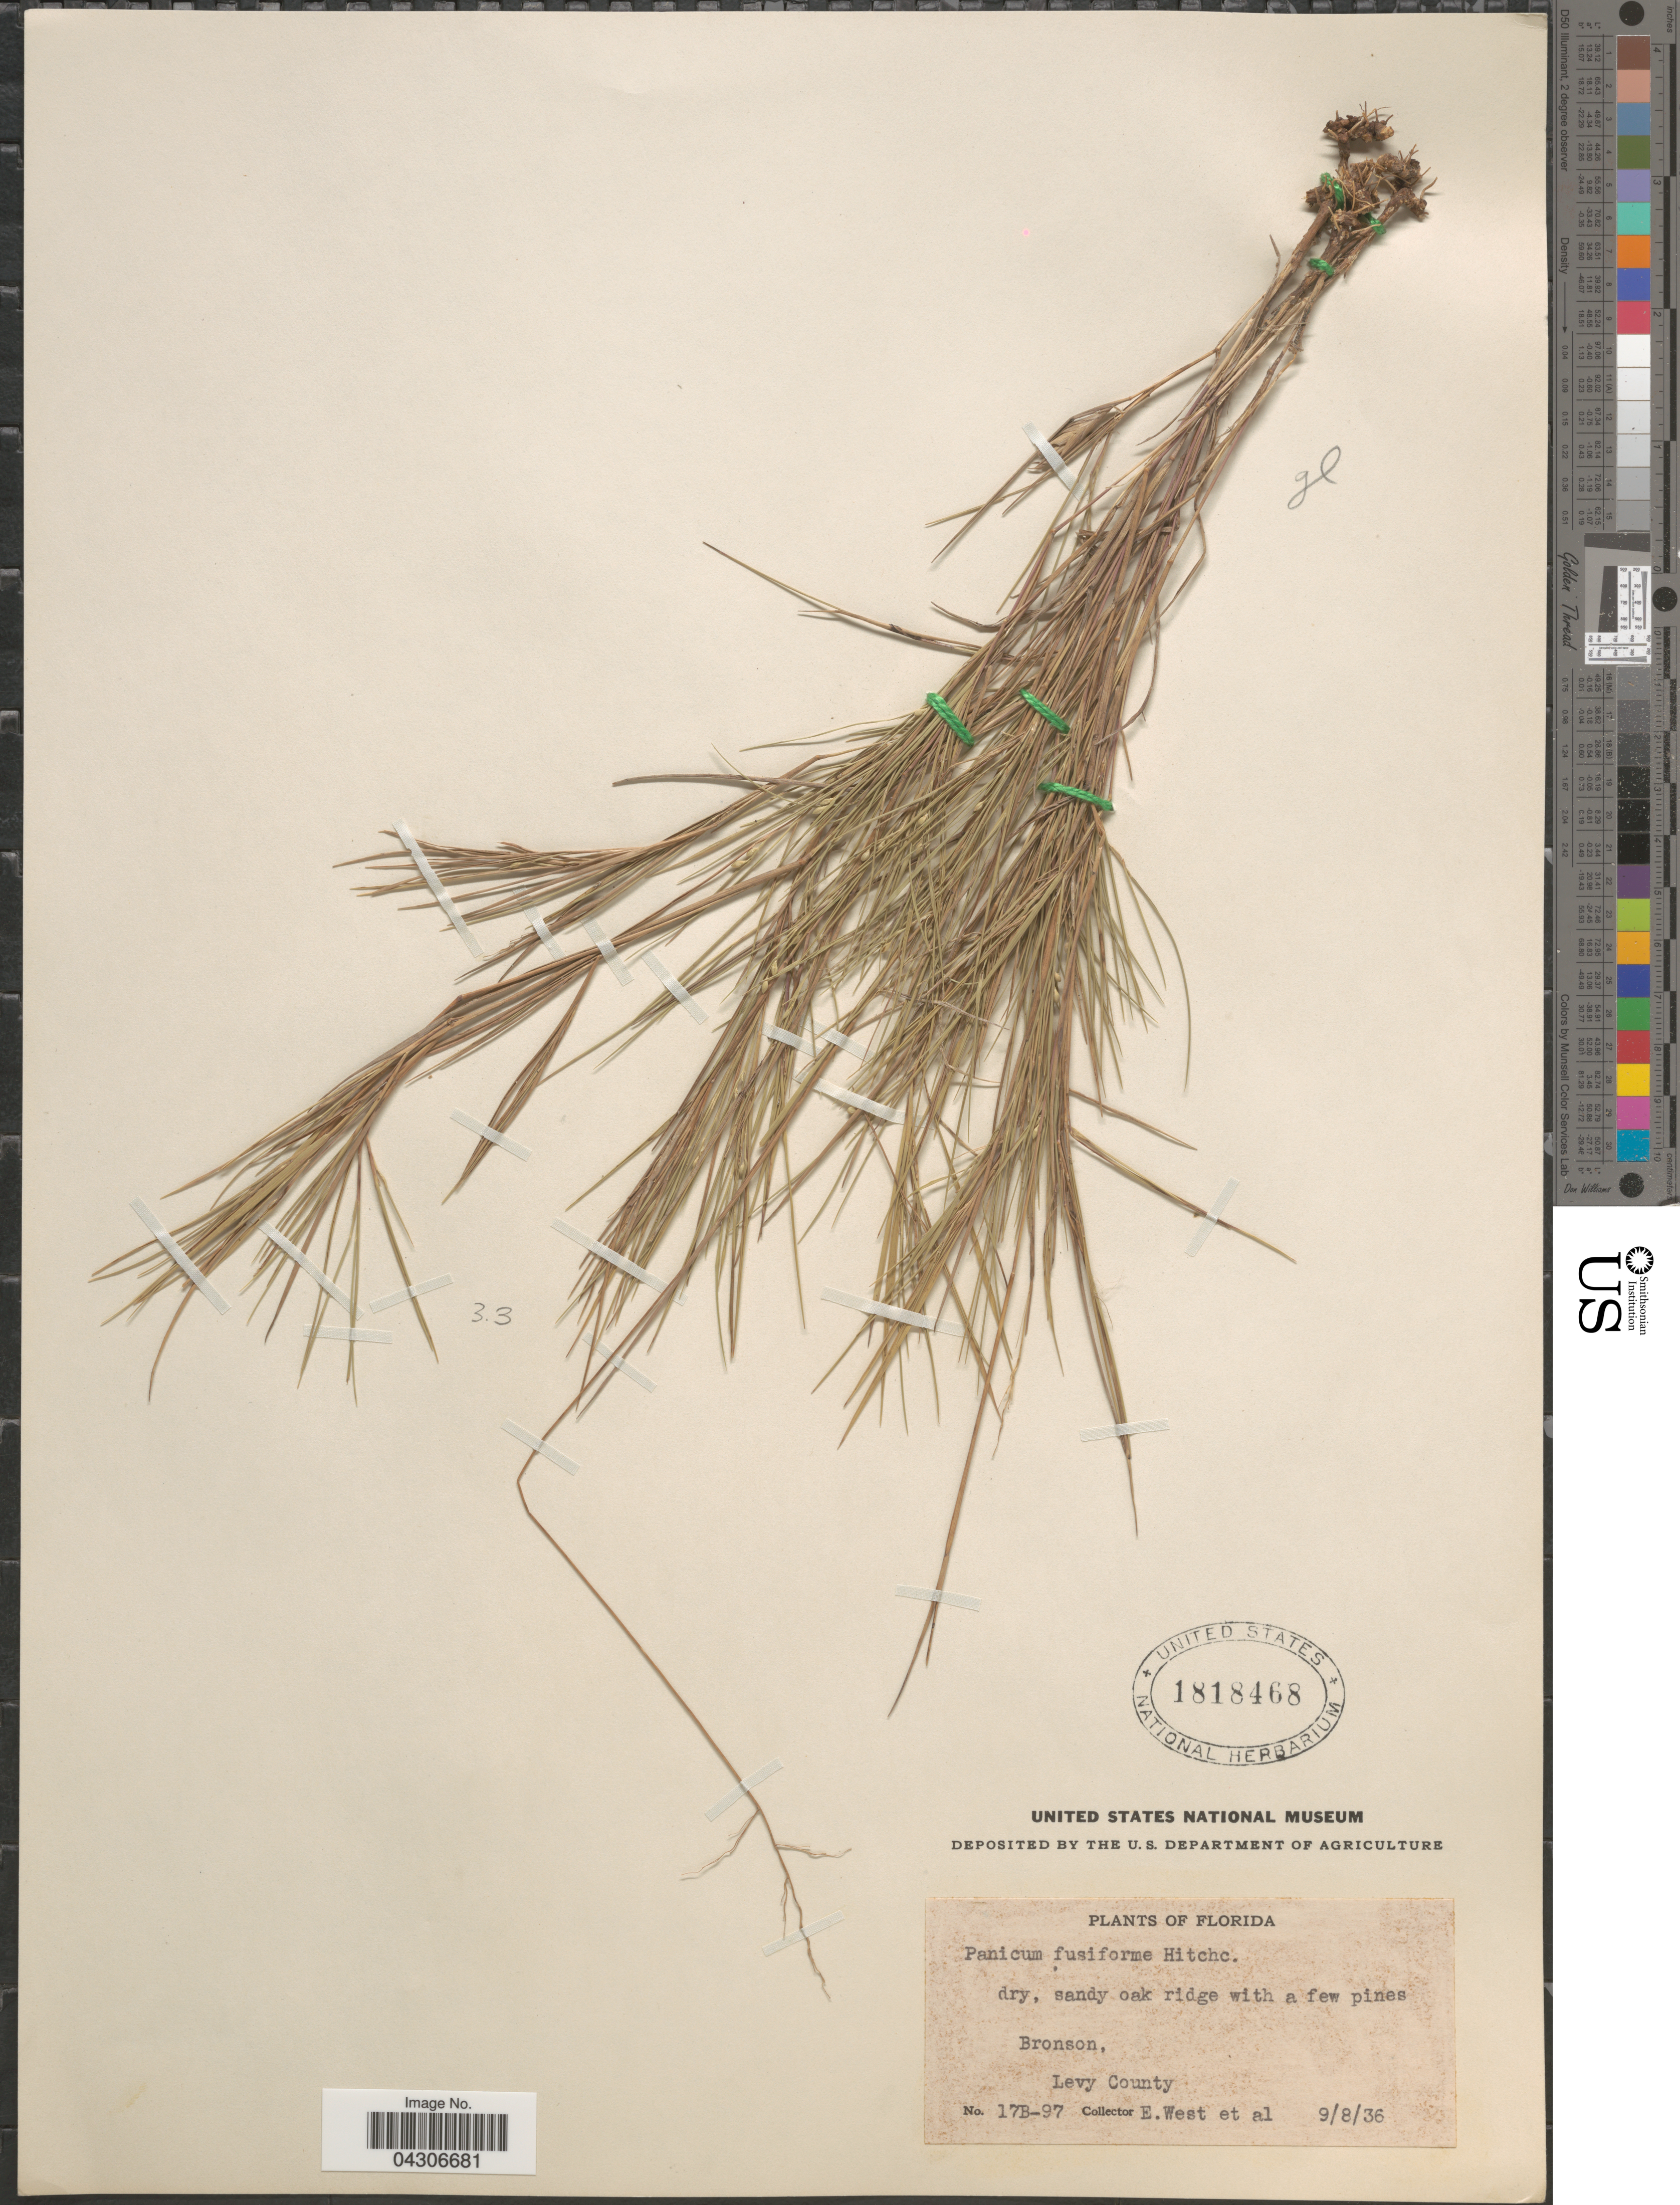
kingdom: Plantae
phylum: Tracheophyta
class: Liliopsida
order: Poales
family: Poaceae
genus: Dichanthelium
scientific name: Dichanthelium aciculare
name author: (Desv. ex Poir.) Gould & C.A. Clark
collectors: E. West & et al.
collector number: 17B-97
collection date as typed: Transcribed d/m/y: 8/9/36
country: United States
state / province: Florida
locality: Bronson, Levy County.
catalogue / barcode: US 1818468